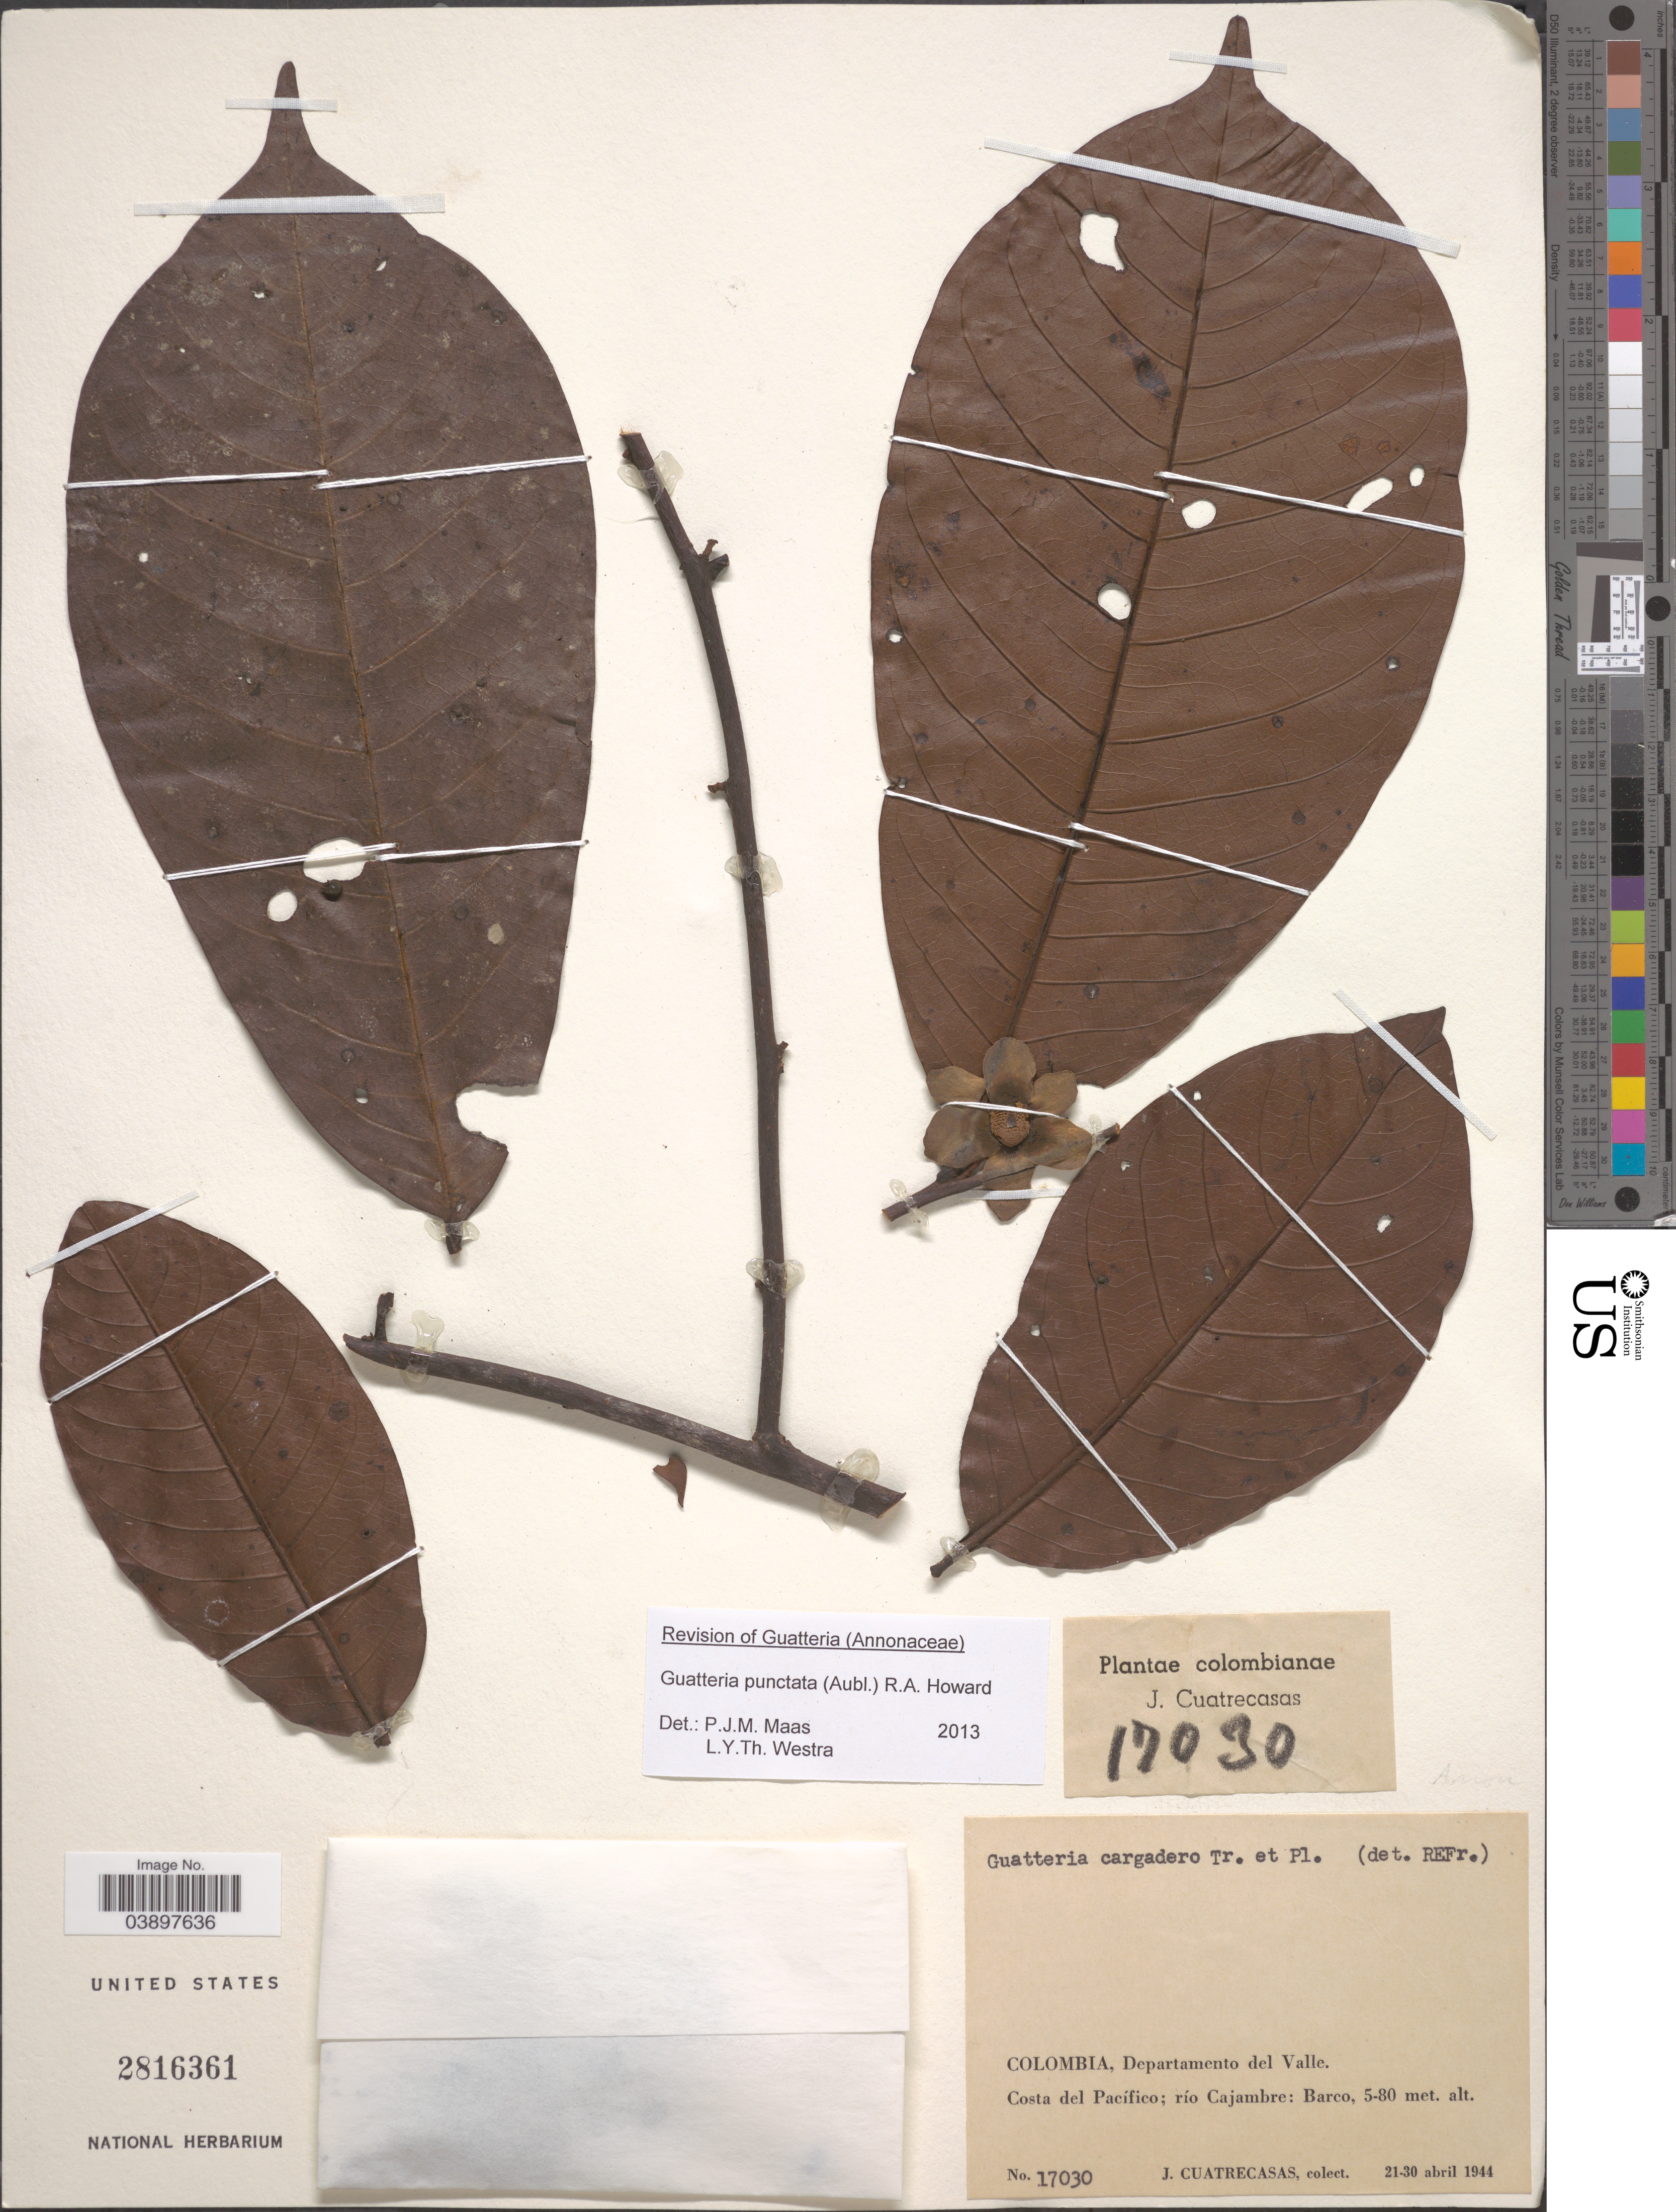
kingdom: Plantae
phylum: Tracheophyta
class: Magnoliopsida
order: Magnoliales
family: Annonaceae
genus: Guatteria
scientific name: Guatteria punctata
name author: (Aubl.) R.A. Howard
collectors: J. Cuatrecasas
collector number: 17030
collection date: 1944-04-21/1944-04-30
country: Colombia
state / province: Valle del Cauca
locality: Departamento del Valle. Costa del Pacífico; río Cajambre: Barco.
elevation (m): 5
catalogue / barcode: US 2816361